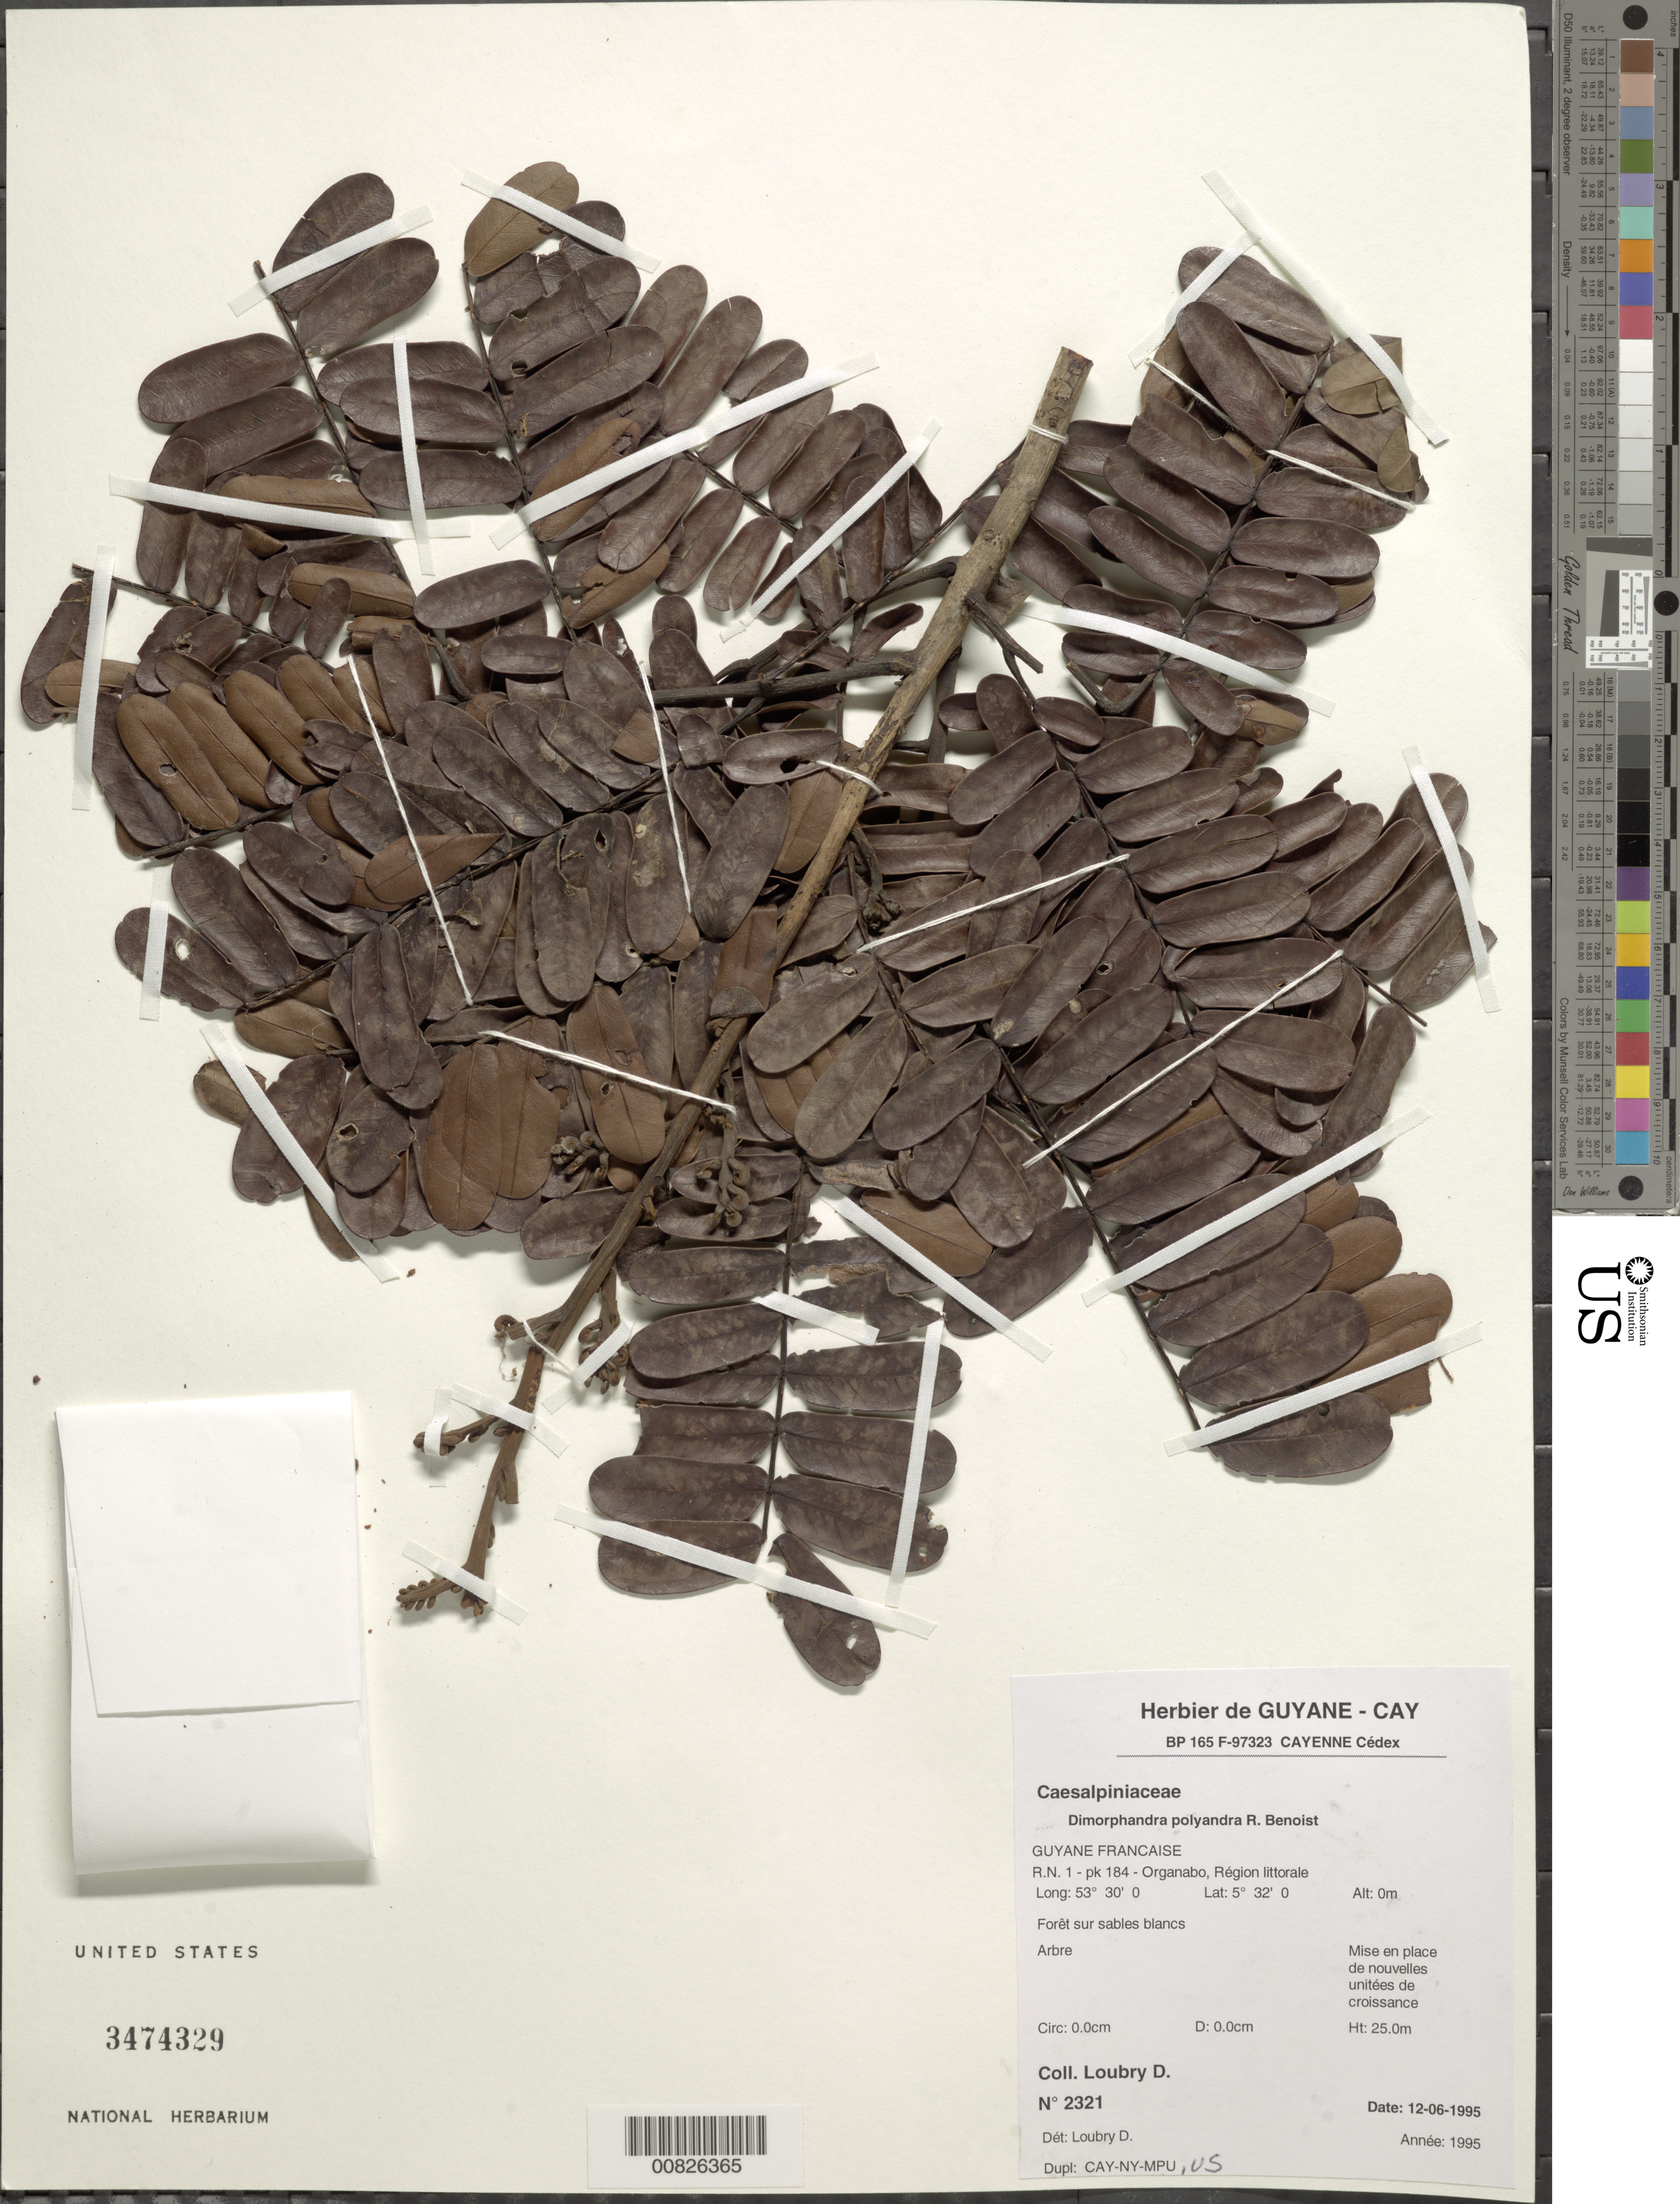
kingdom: Plantae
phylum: Tracheophyta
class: Magnoliopsida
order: Fabales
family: Fabaceae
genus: Dimorphandra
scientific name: Dimorphandra polyandra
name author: Benoist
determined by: Loubry, D.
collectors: D. Loubry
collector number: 2321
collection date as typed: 12-Jun-95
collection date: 1995-06-12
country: French Guiana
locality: Station Pk184/RN1/Organabo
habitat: Forest on white sand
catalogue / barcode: US 3474329